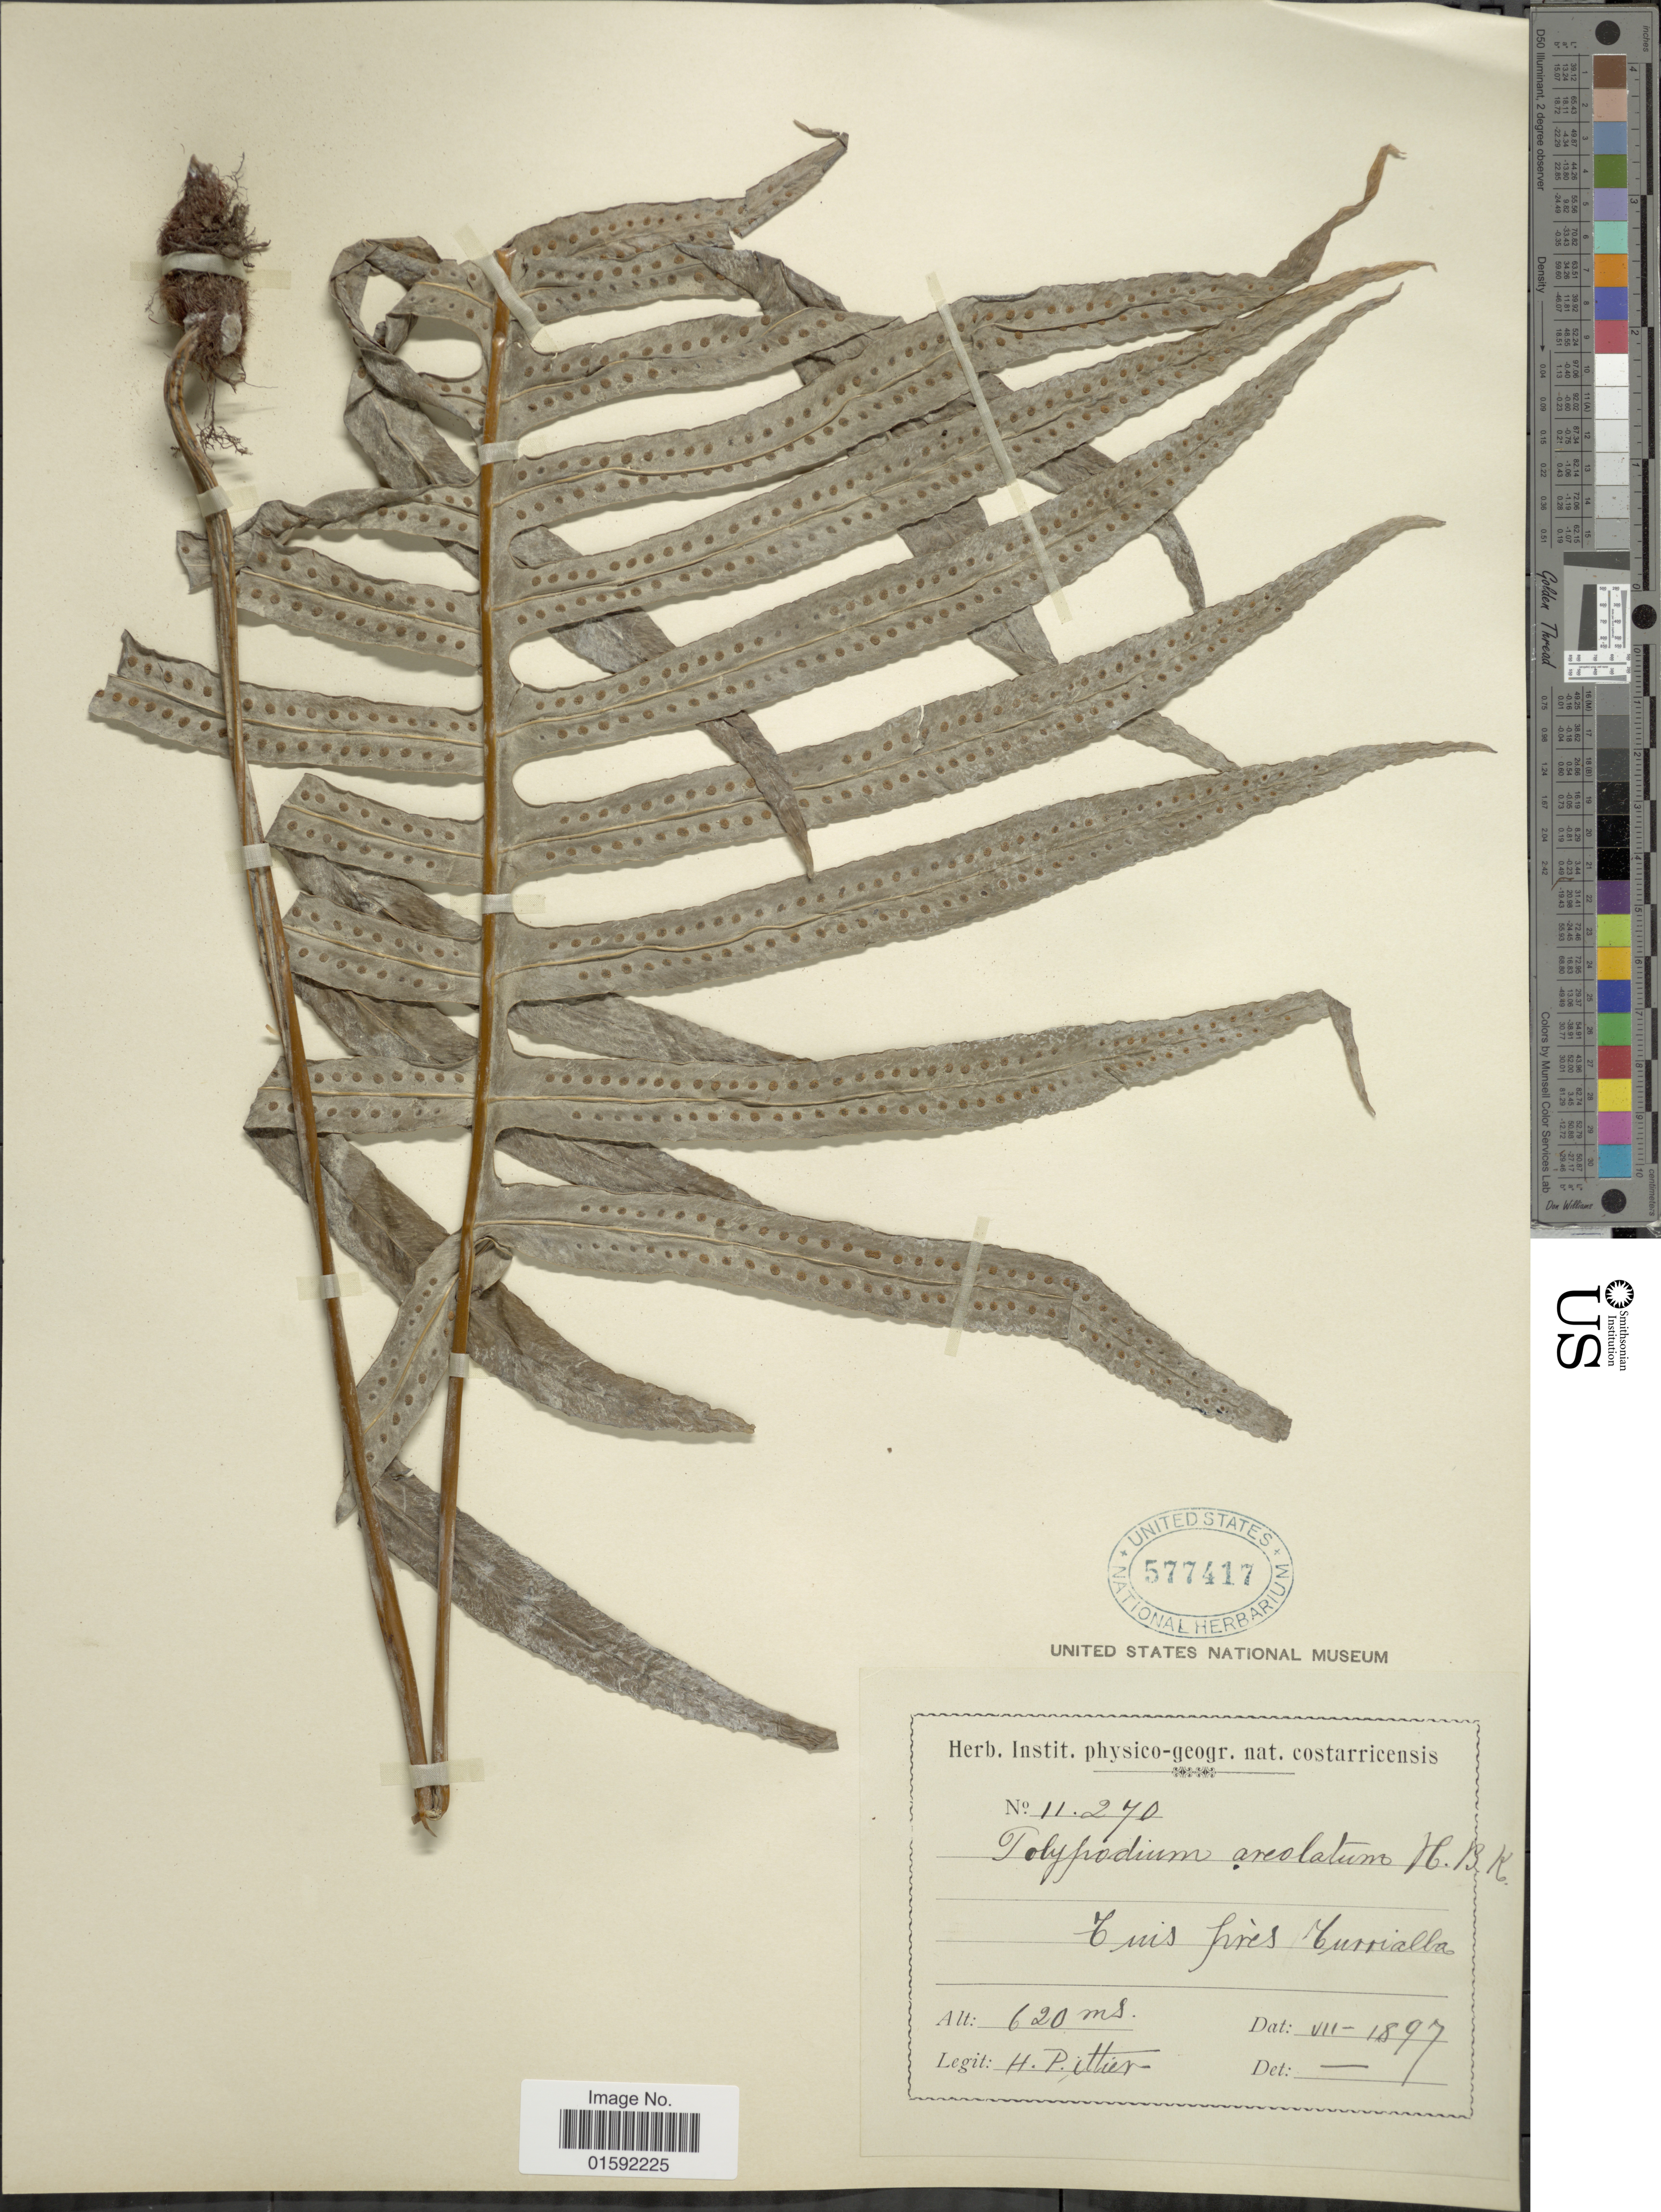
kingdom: Plantae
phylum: Tracheophyta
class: Polypodiopsida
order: Polypodiales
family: Polypodiaceae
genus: Phlebodium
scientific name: Phlebodium pseudoaureum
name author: (Cav.) Lellinger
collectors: H. F. Pittier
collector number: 11270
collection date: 1897-07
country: Costa Rica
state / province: Cartago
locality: Tuis, prés Turrialba.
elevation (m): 620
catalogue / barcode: US 577417